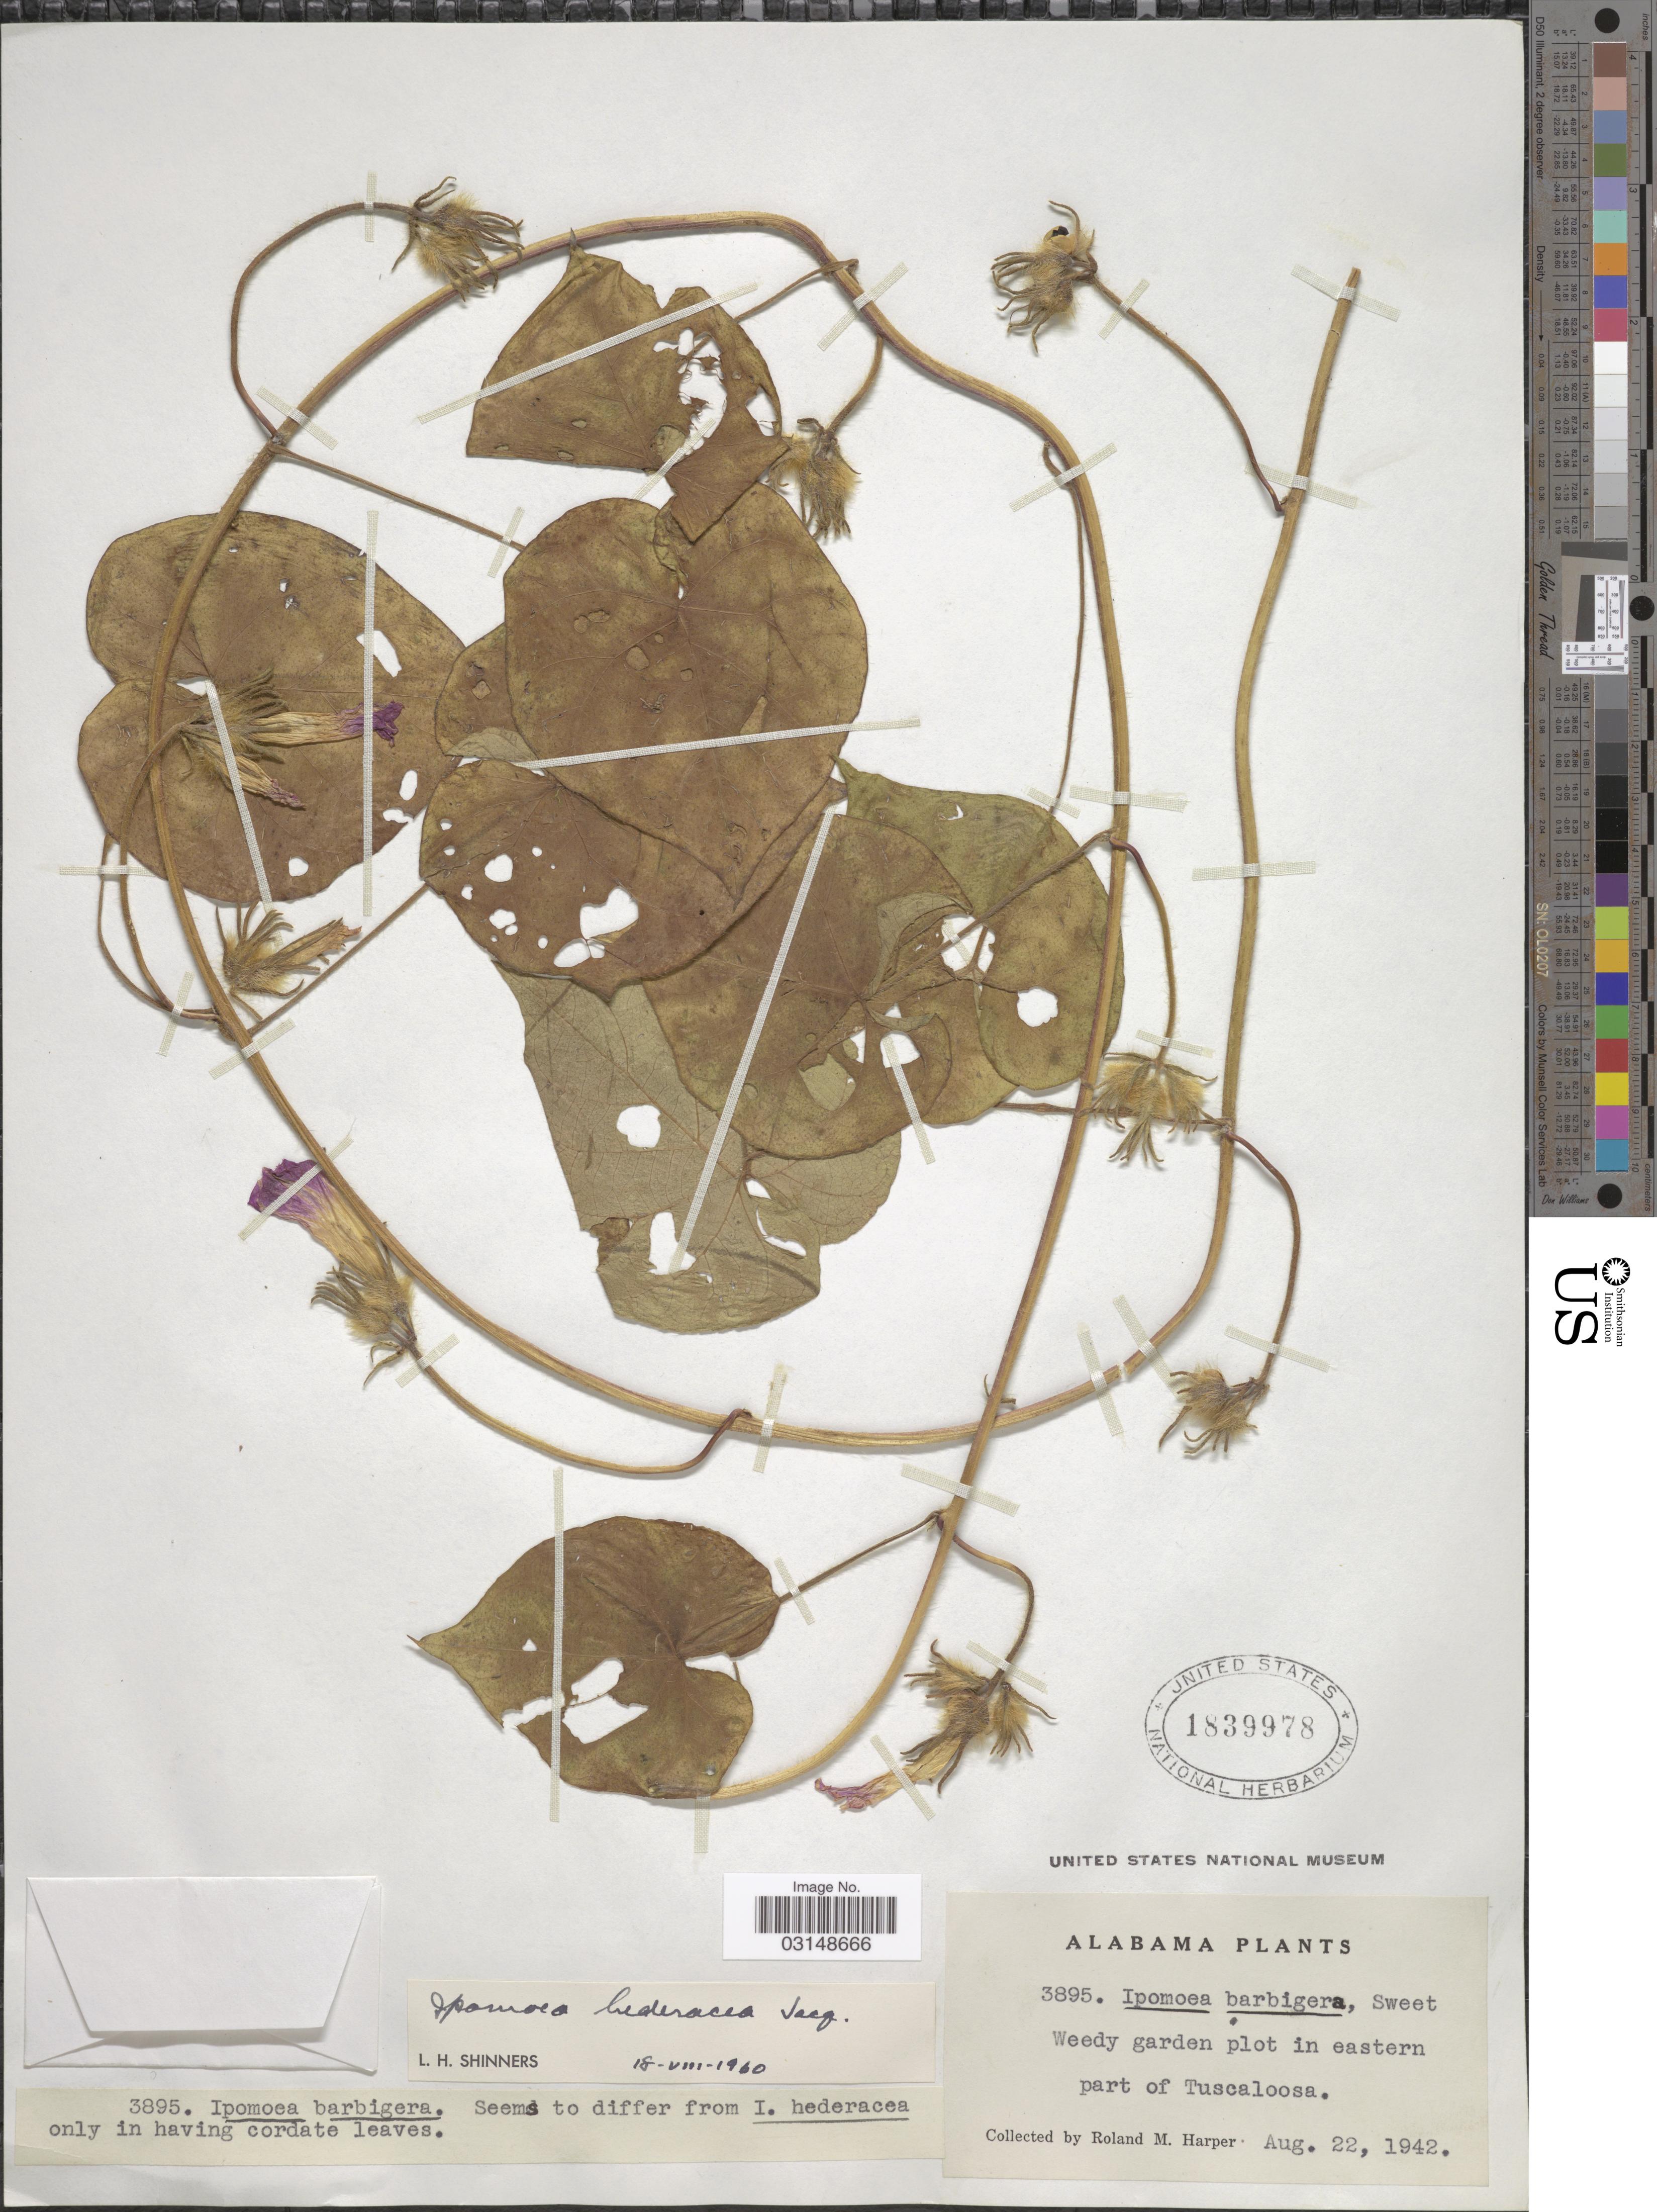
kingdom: Plantae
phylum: Tracheophyta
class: Magnoliopsida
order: Solanales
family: Convolvulaceae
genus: Ipomoea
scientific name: Ipomoea hederacea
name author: Jacq.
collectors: R. Harper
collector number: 3895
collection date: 1942-08-22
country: United States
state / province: Alabama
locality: Garden plot in eastern part of Tuscaloosa.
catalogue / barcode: US 1839978